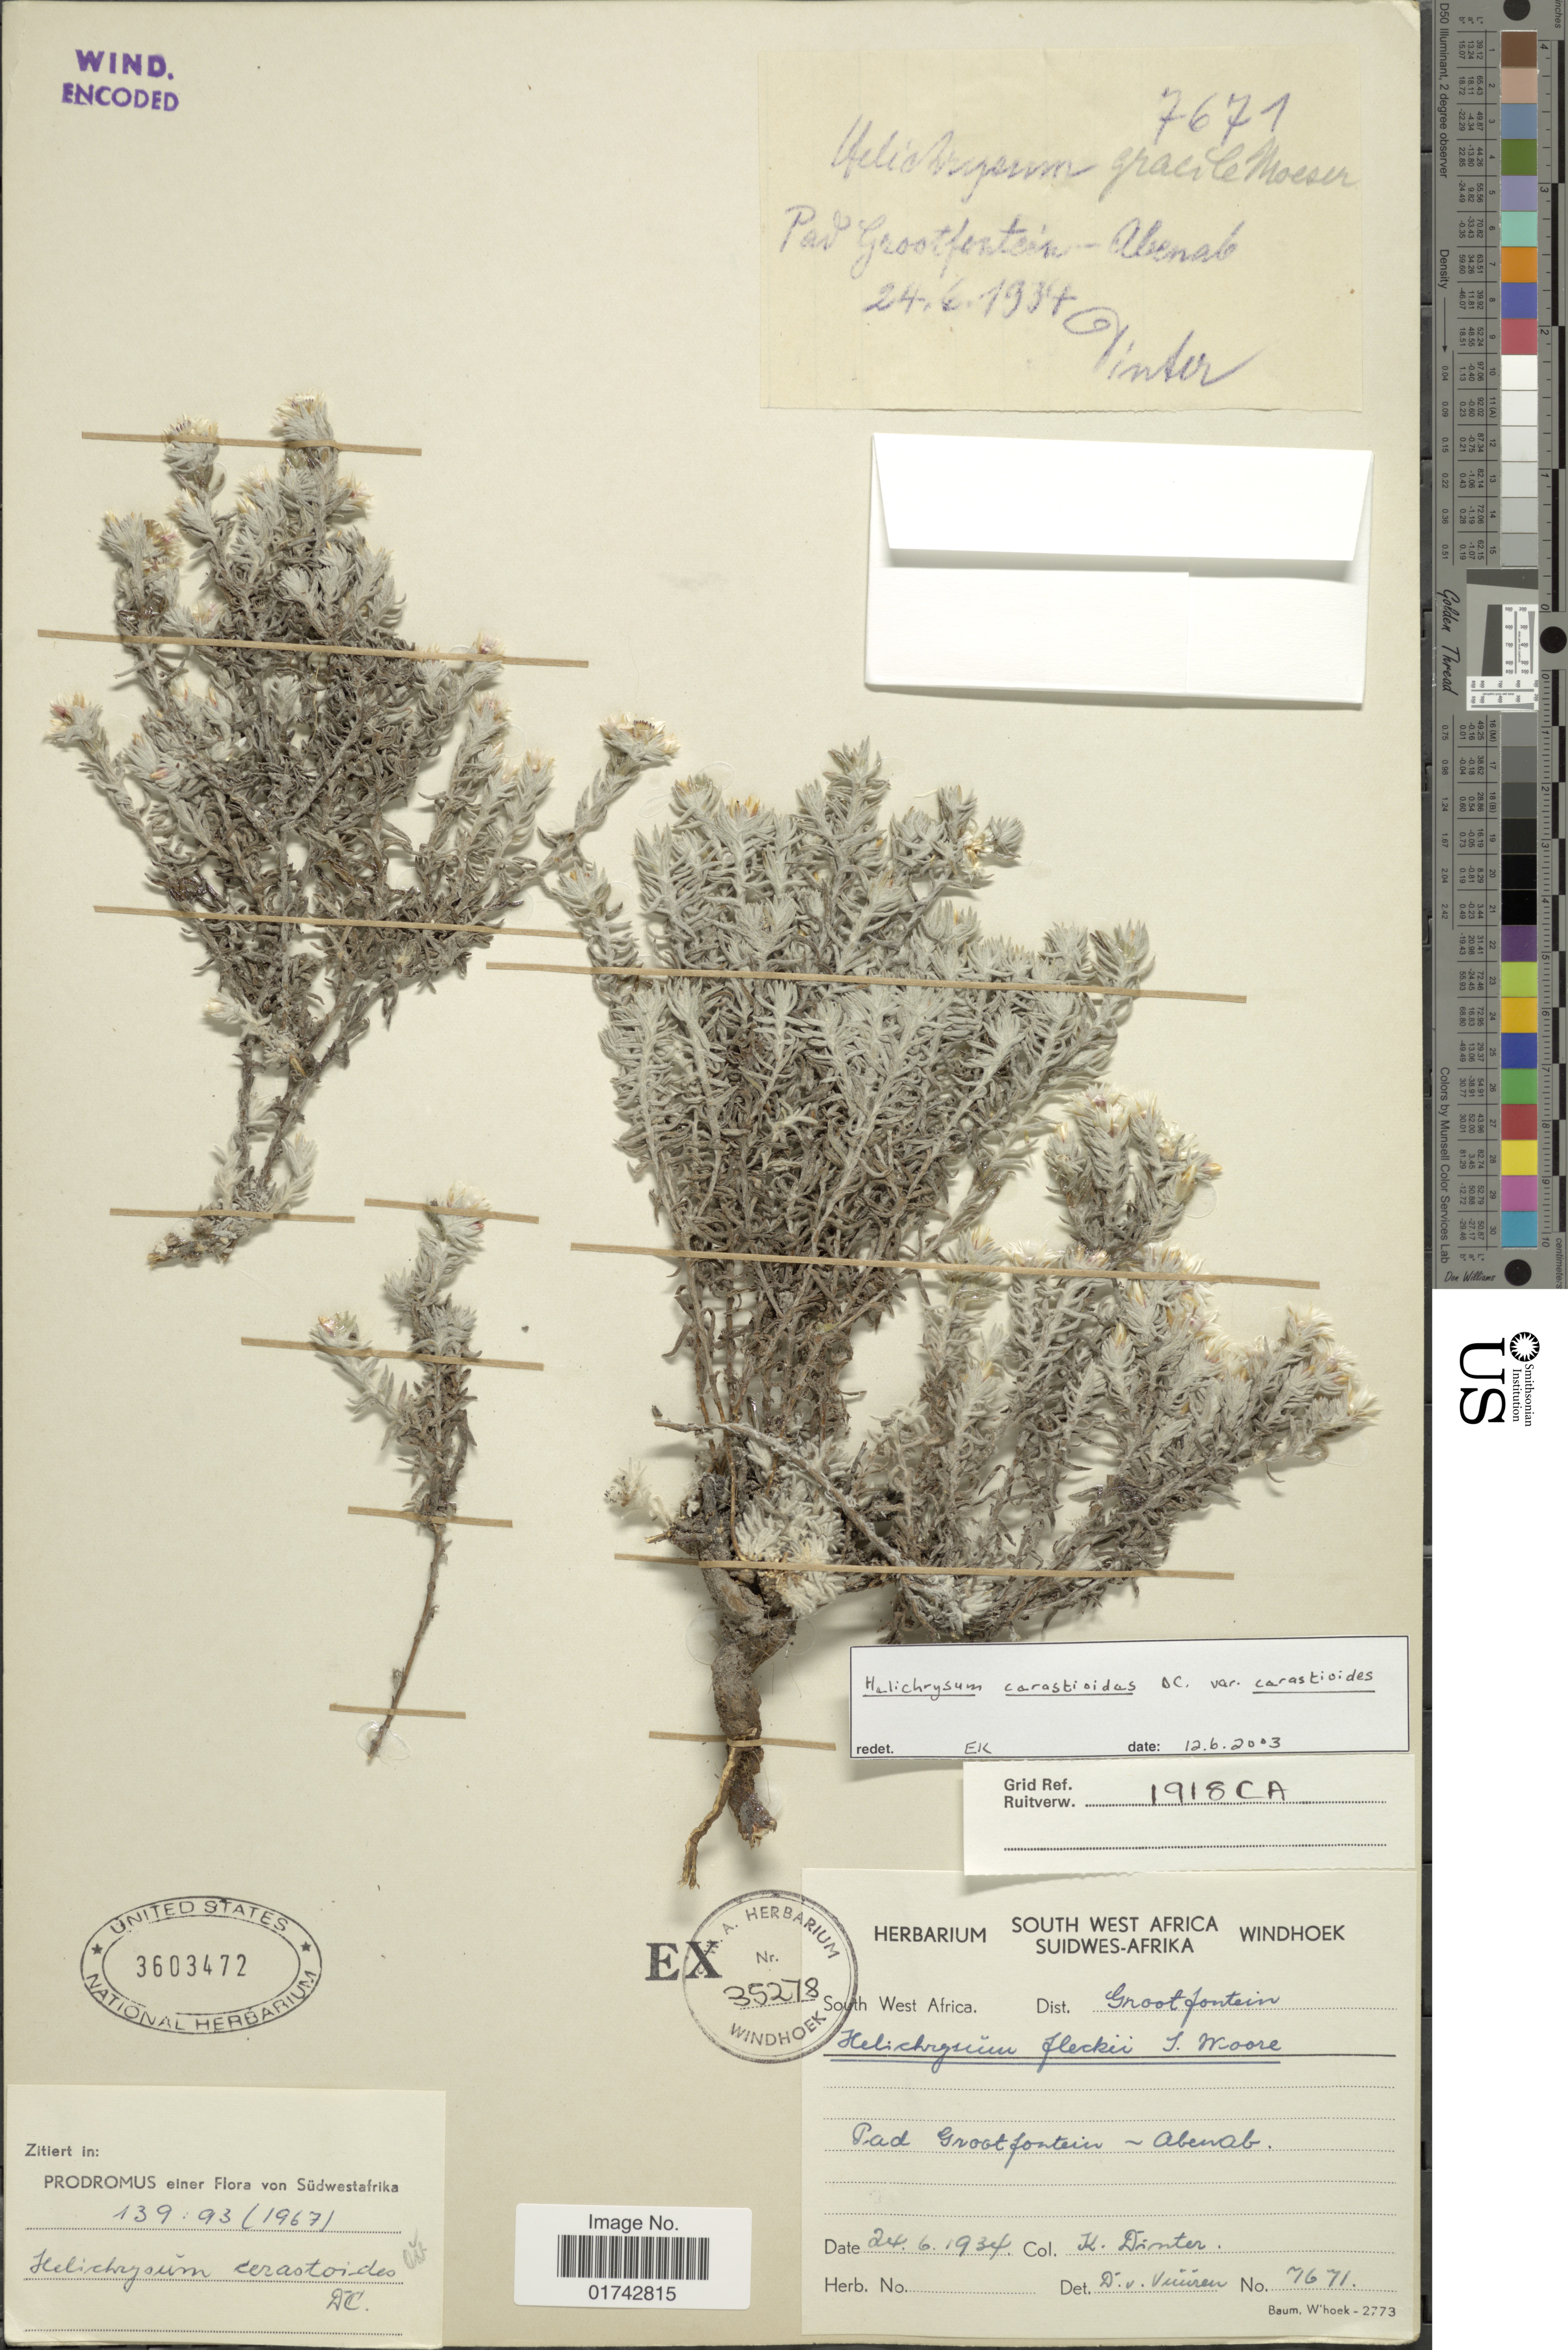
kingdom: Plantae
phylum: Tracheophyta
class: Magnoliopsida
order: Asterales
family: Asteraceae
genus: Helichrysum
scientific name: Helichrysum cerastioides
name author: DC.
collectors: M. Dinter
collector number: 7671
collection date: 1934-06-24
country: Namibia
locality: South-West Africa. Dist. Grootfontein. Pad Grootfontein - Abenab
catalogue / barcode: US 3603472